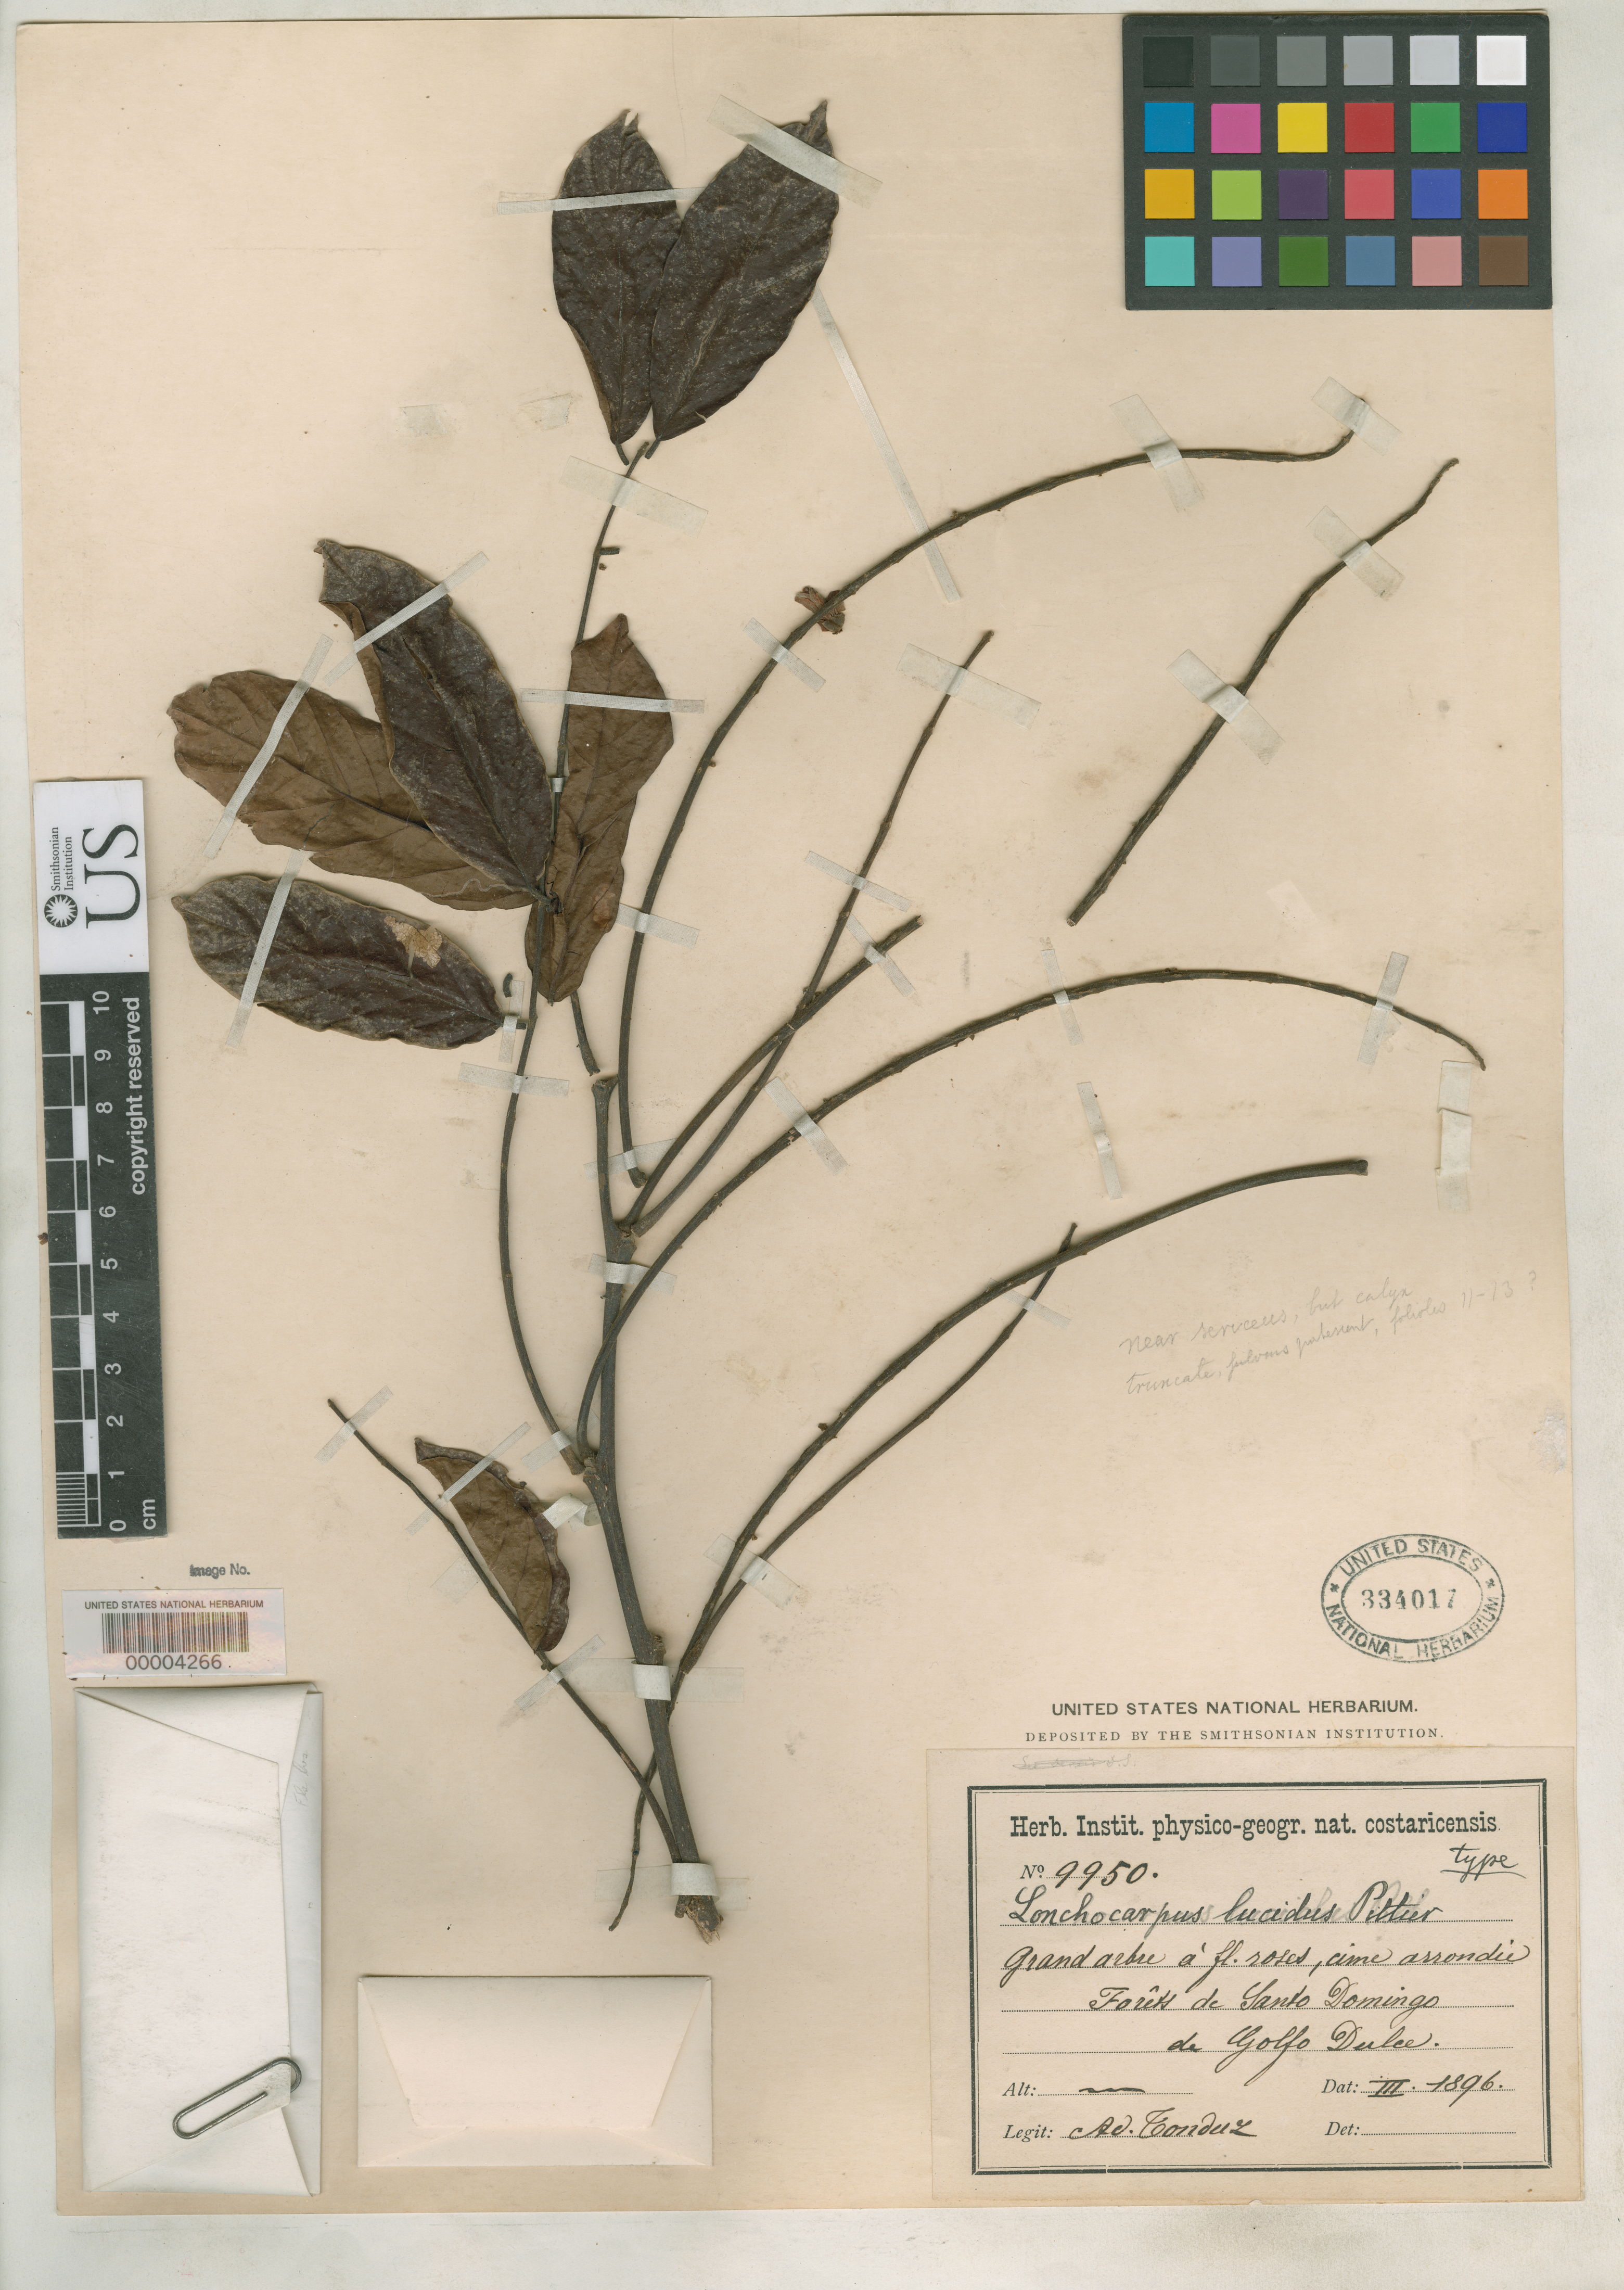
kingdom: Plantae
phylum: Tracheophyta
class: Magnoliopsida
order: Fabales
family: Fabaceae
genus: Lonchocarpus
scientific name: Lonchocarpus lucidus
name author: Pittier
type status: Holotype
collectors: A. Tonduz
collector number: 9950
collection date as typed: Mar 1896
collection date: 1896-03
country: Costa Rica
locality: Santo Domingo de Osa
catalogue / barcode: US 334017